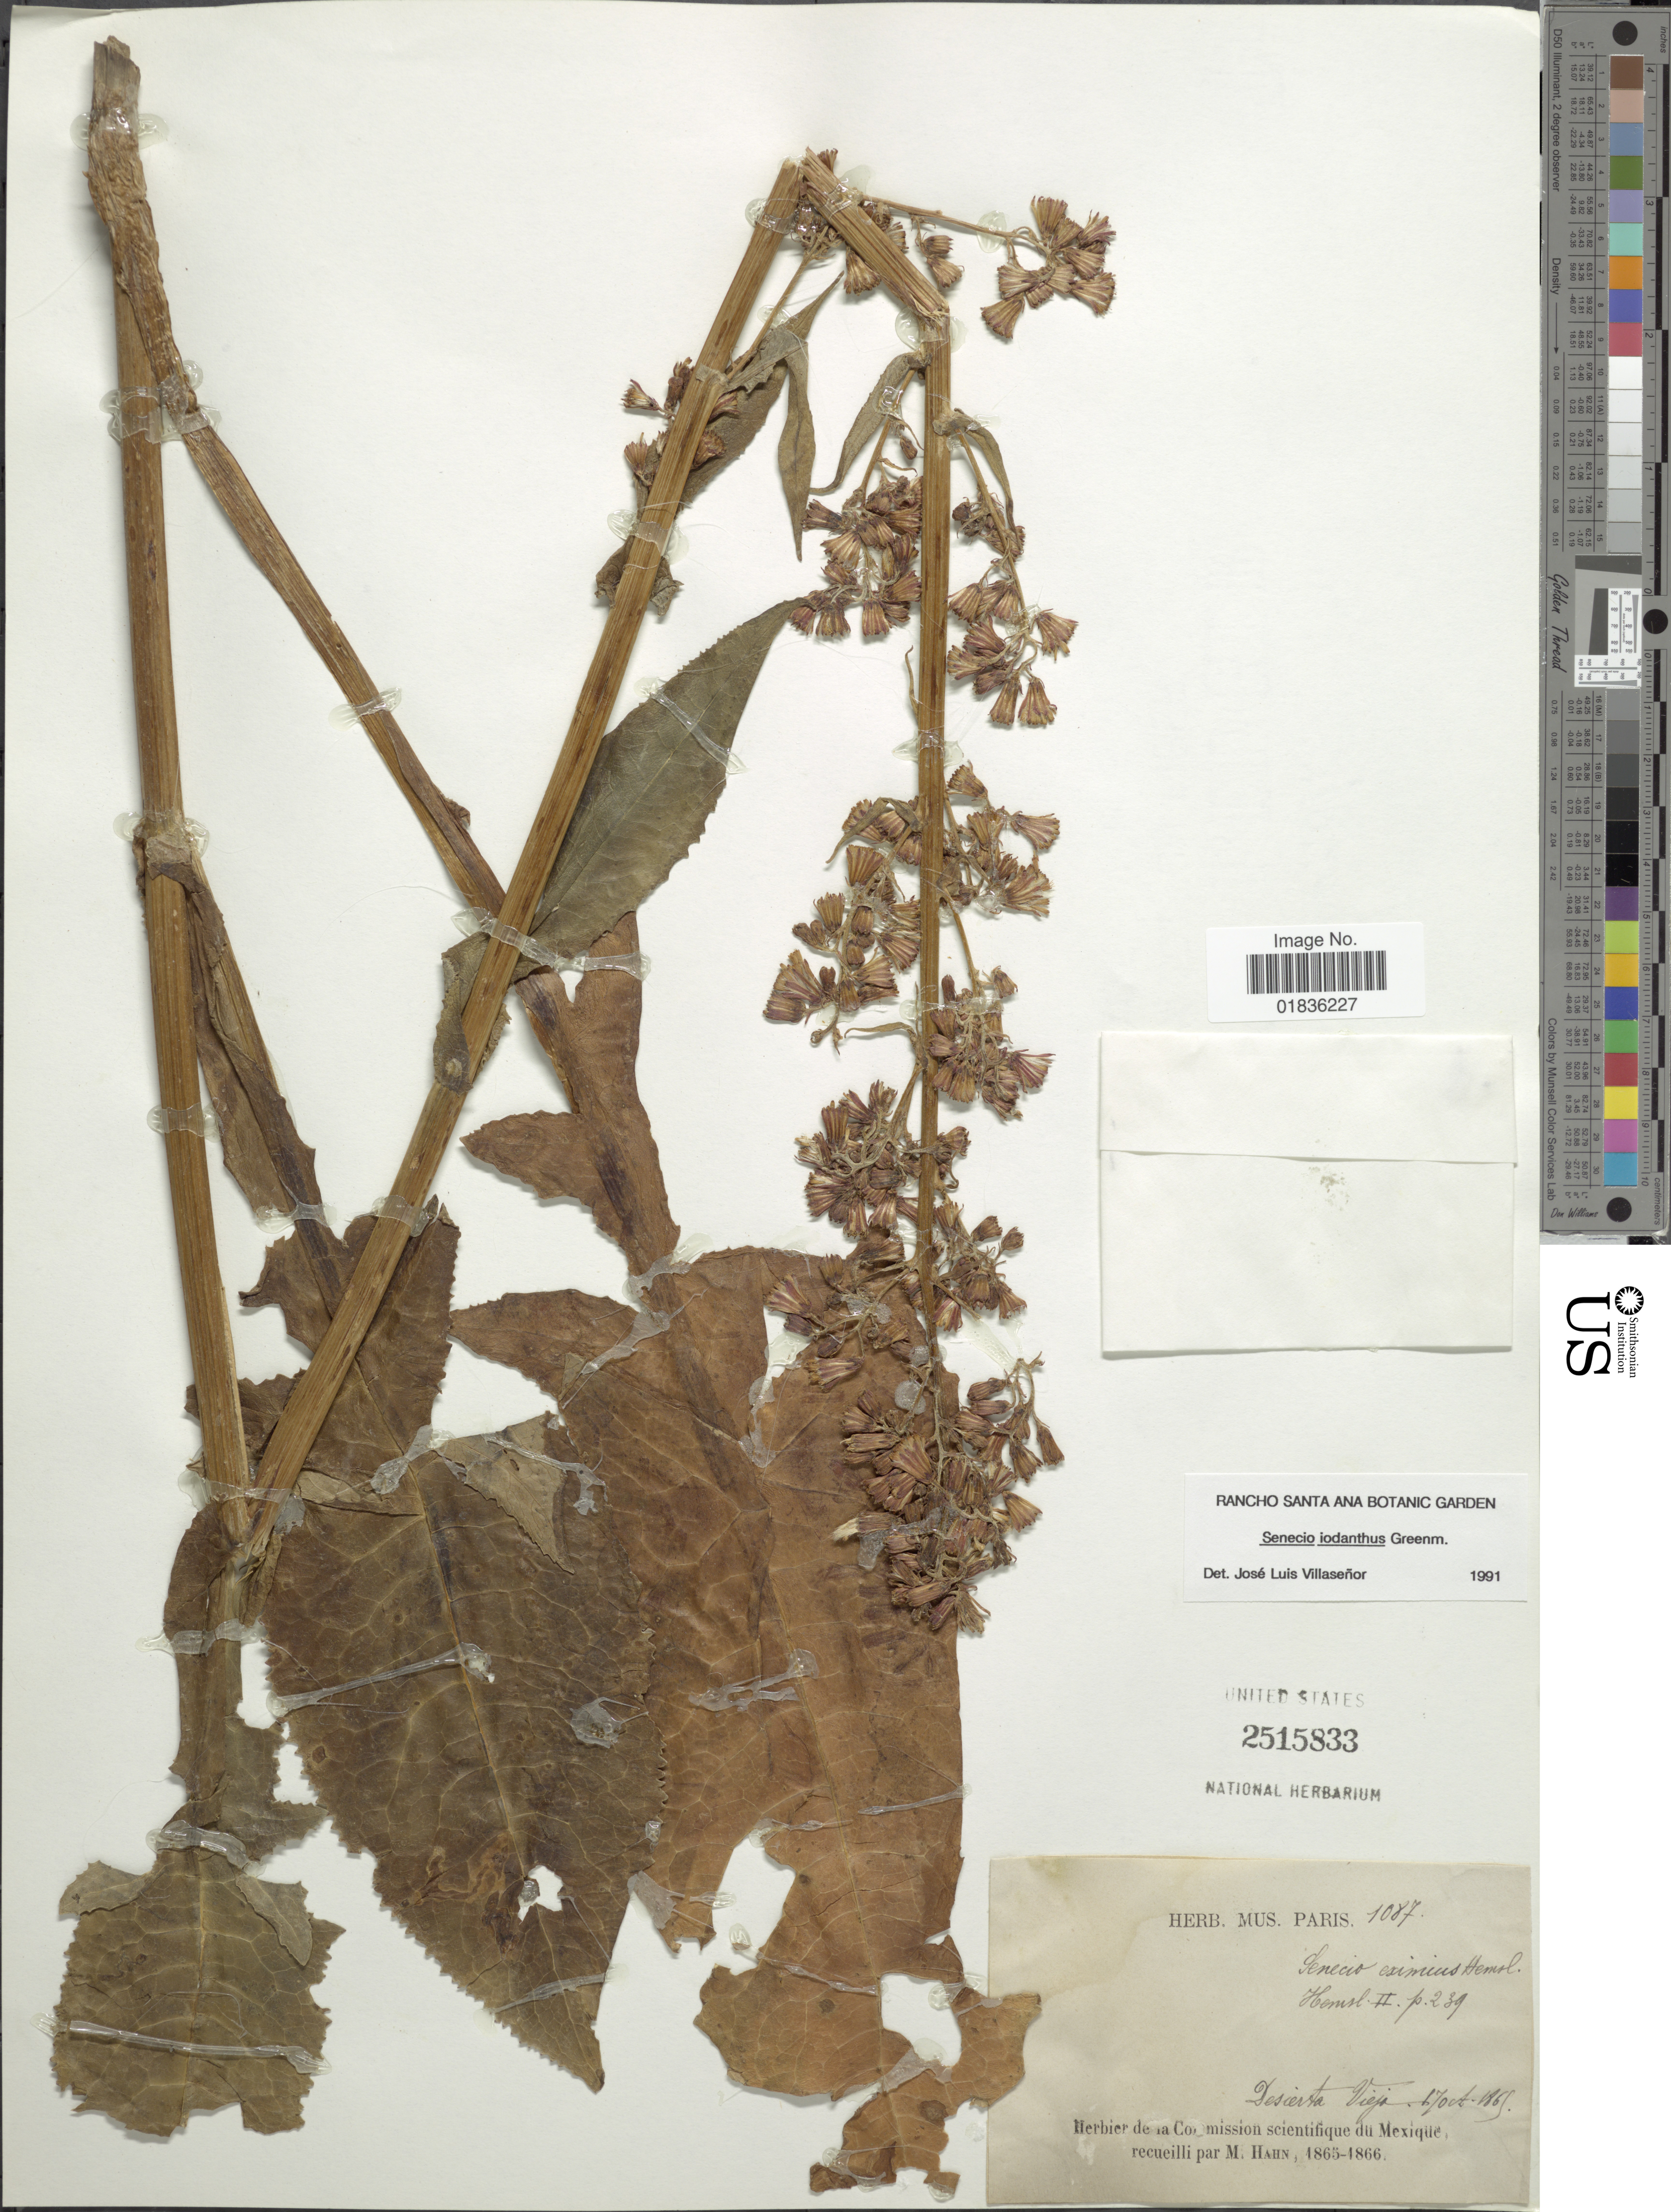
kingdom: Plantae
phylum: Tracheophyta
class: Magnoliopsida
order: Asterales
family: Asteraceae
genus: Senecio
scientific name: Senecio iodanthus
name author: Greenm.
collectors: M. Hahn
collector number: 1087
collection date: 1869-10-17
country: Mexico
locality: Desierto Viejo.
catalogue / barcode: US 2515833